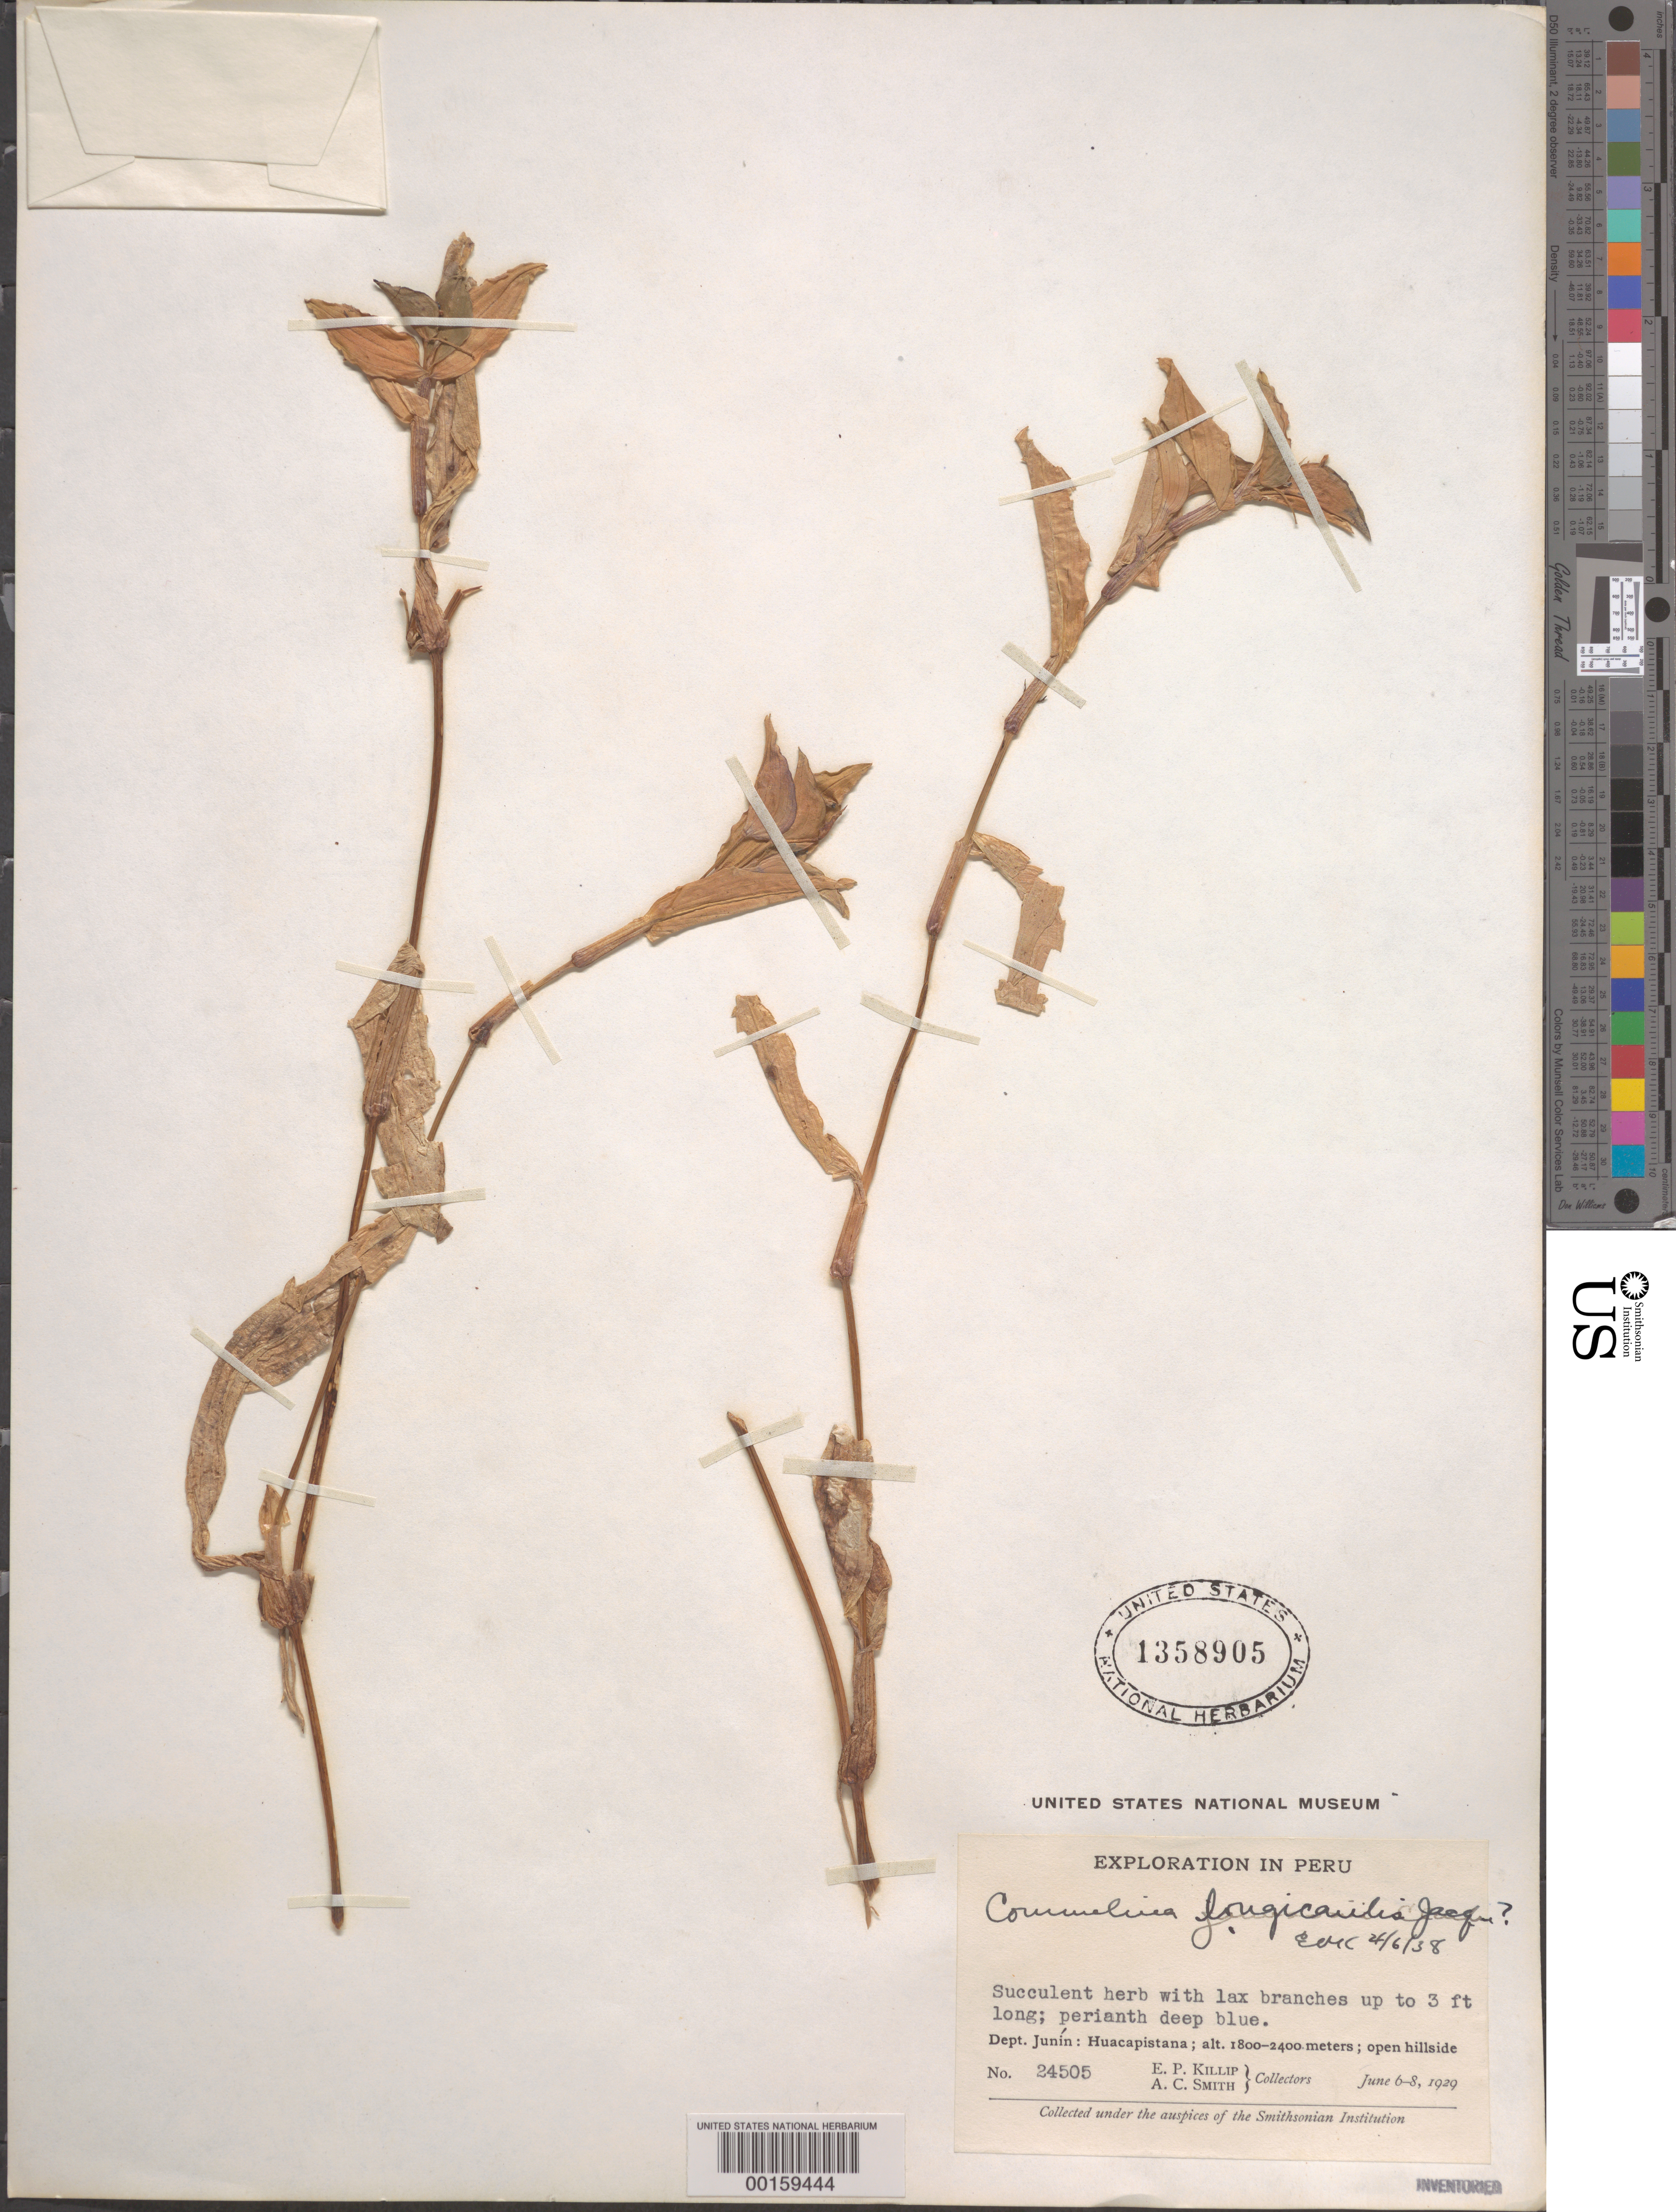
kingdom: Plantae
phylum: Tracheophyta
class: Liliopsida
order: Commelinales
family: Commelinaceae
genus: Commelina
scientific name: Commelina diffusa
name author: Burm. f.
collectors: E. P. Killip & A. C. Smith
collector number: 24505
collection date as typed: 06 Jun 1929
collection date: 1929-06-06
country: Peru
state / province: Junín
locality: Huacapistana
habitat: Open hillside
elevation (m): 1800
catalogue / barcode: US 1358905